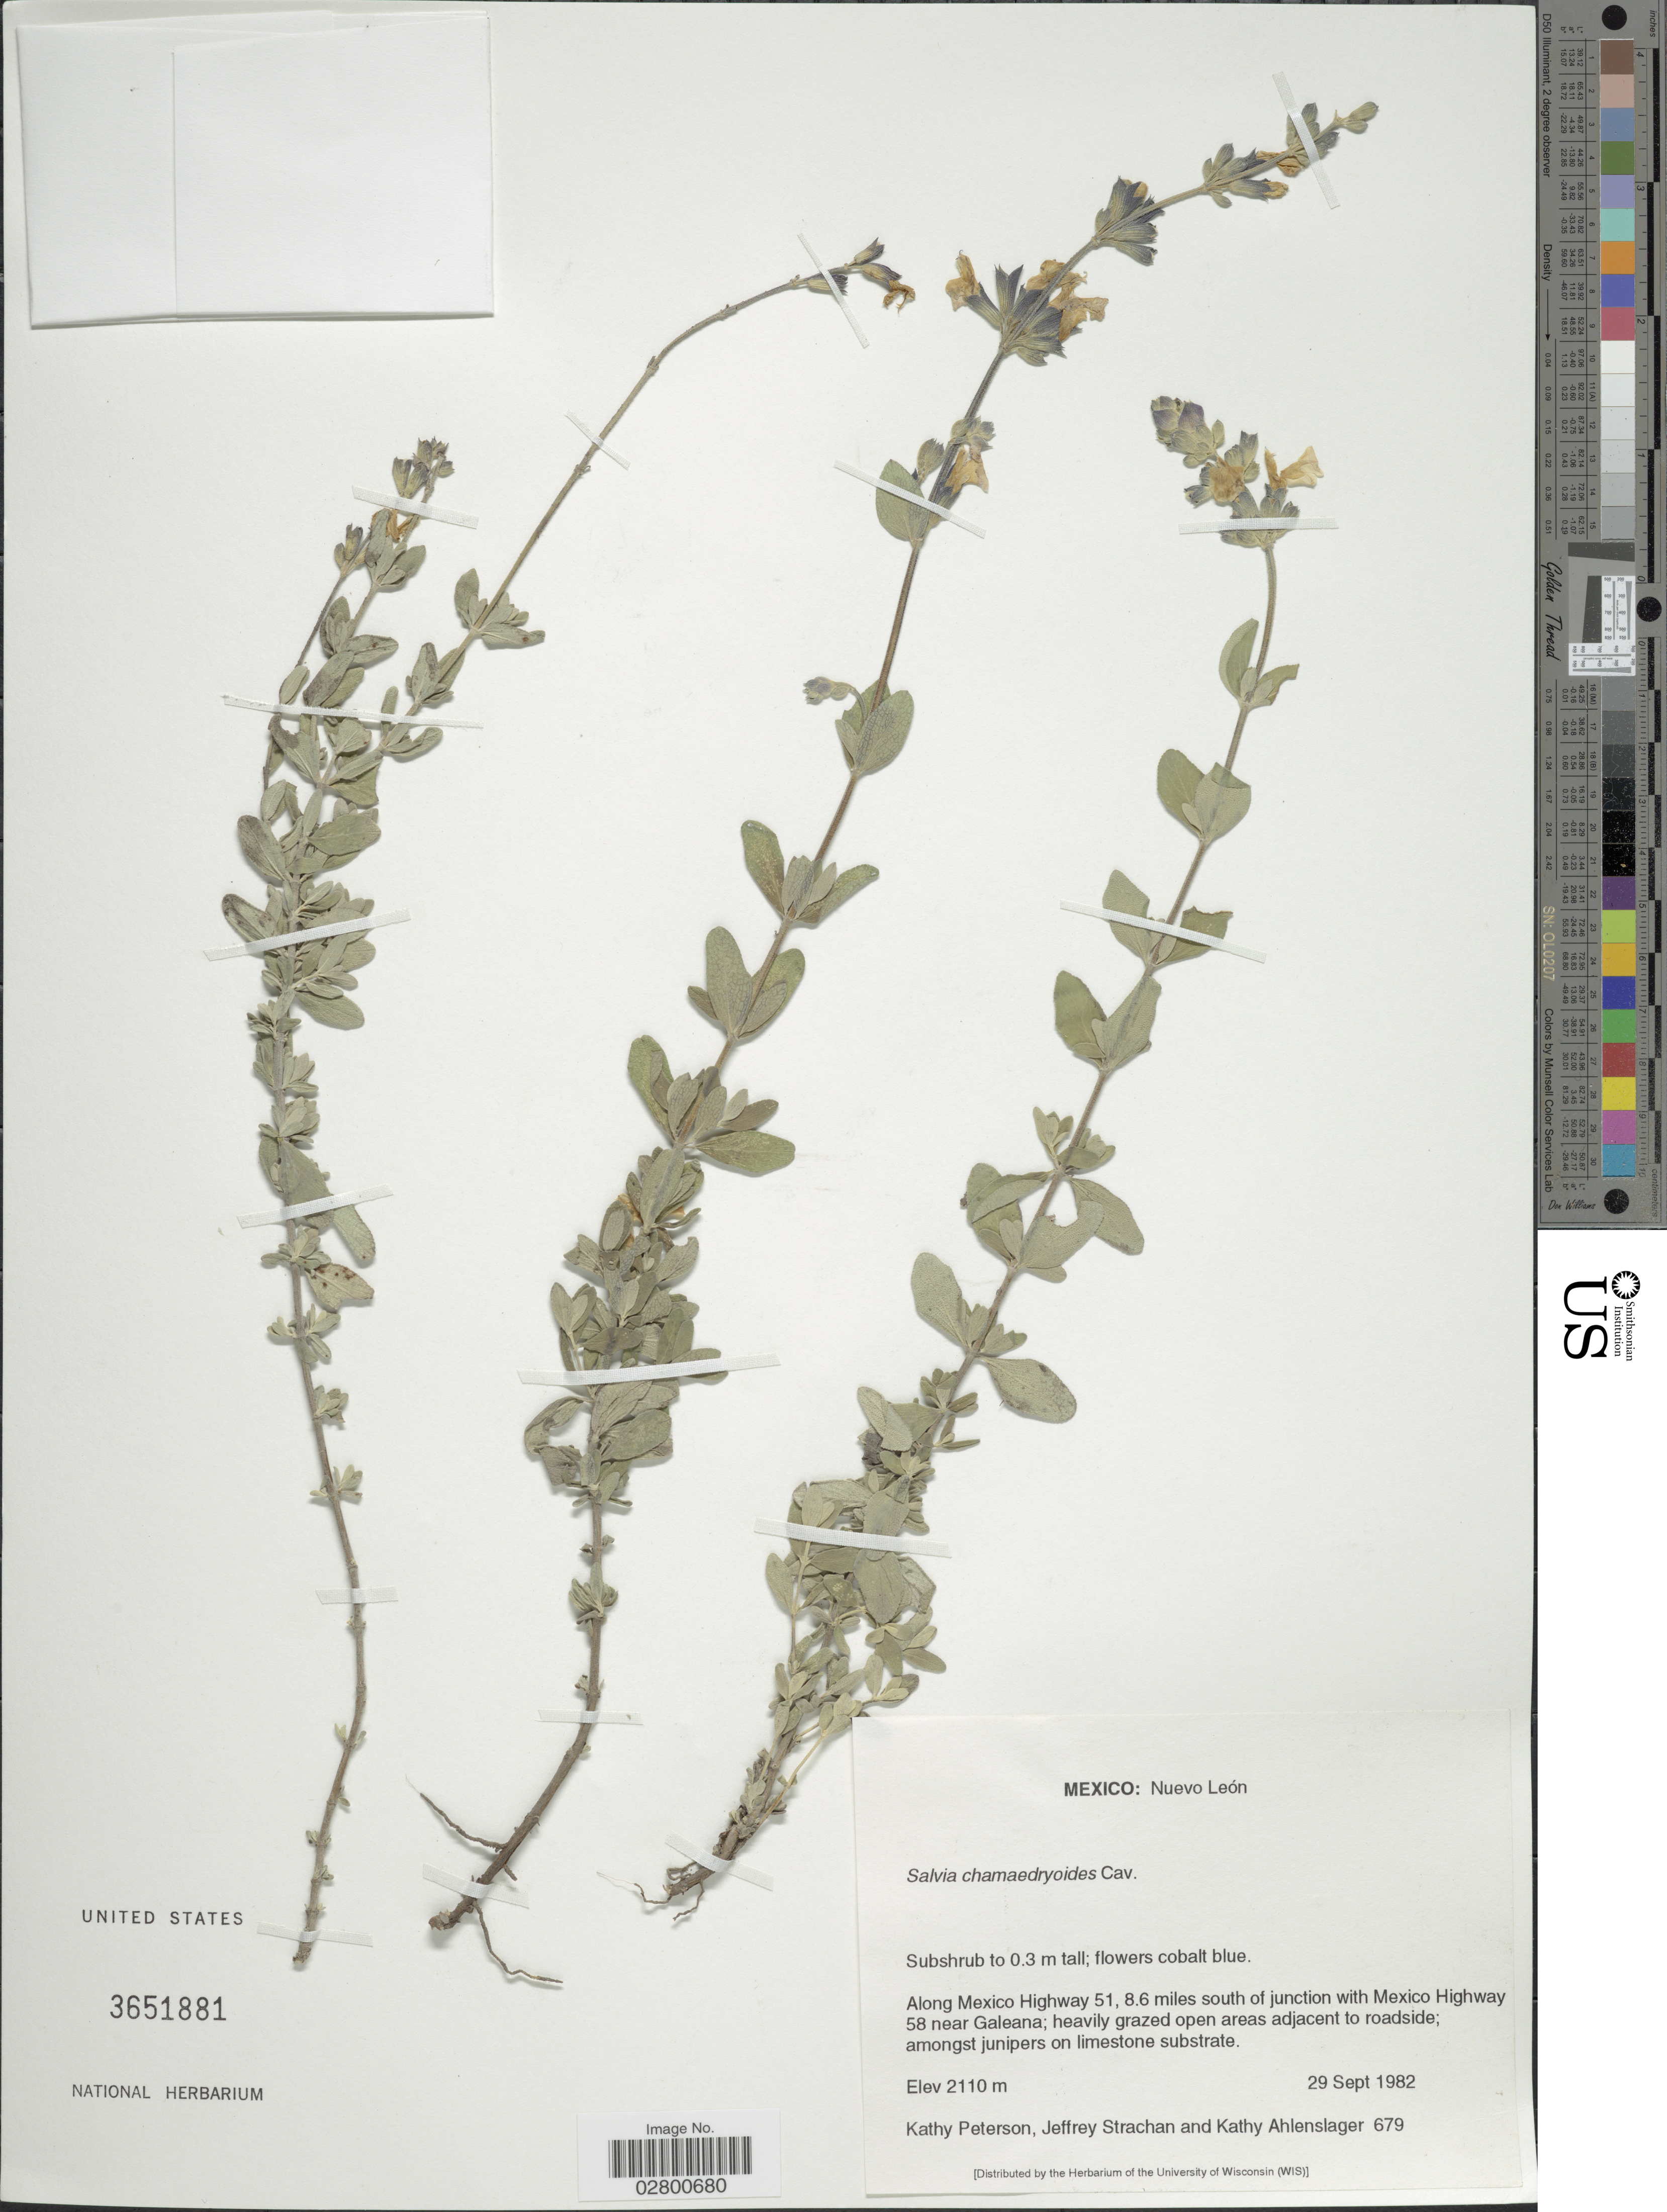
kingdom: Plantae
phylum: Tracheophyta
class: Magnoliopsida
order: Lamiales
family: Lamiaceae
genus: Salvia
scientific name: Salvia chamaedryoides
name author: Cav.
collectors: K. Peterson, J. Strachan & K. Ahlenslager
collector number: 679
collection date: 1982-09-29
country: Mexico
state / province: Nuevo León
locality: Along Mexico Highway 51, 8.6 miles south of junction with Mexico Highway 58 near Galeana.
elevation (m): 2110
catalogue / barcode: US 3651881